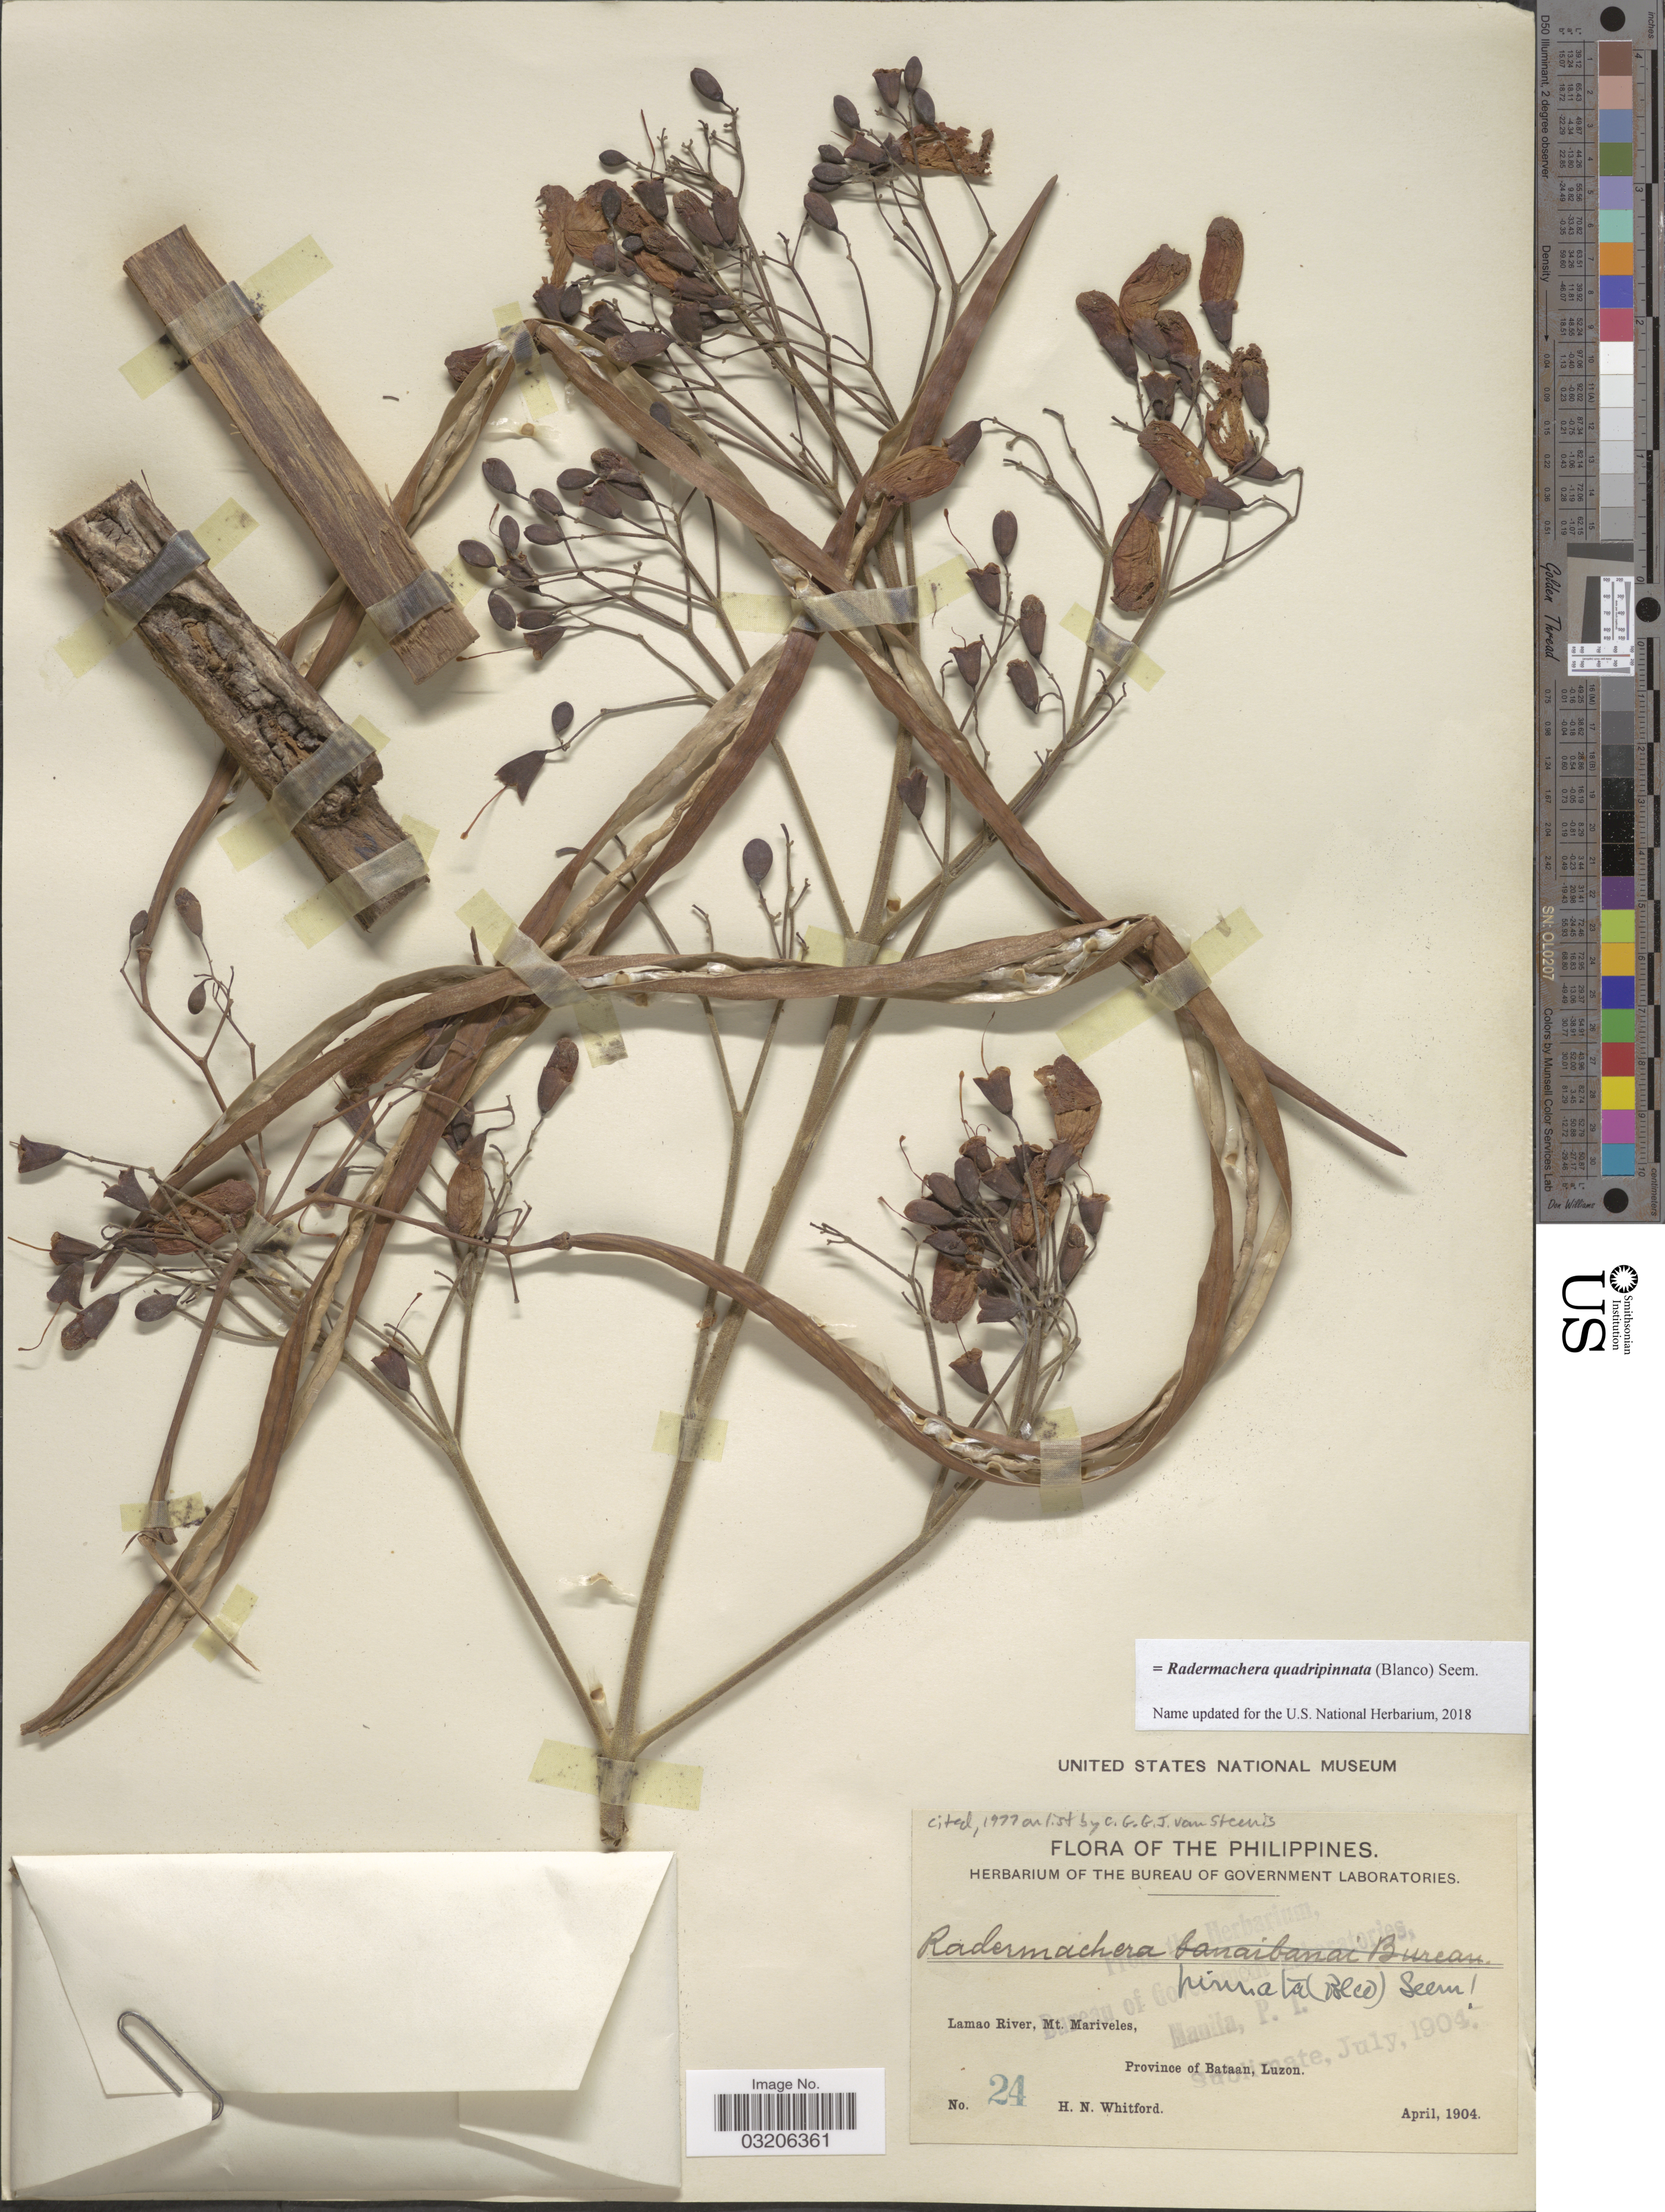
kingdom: Plantae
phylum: Tracheophyta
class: Magnoliopsida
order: Lamiales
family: Bignoniaceae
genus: Radermachera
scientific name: Radermachera quadripinnata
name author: (Blanco) Seem.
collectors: H. N. Whitford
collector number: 24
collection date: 1904-04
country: Philippines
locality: Lamao River, Mt. Mariveles, Province of Bataan, Luzon.